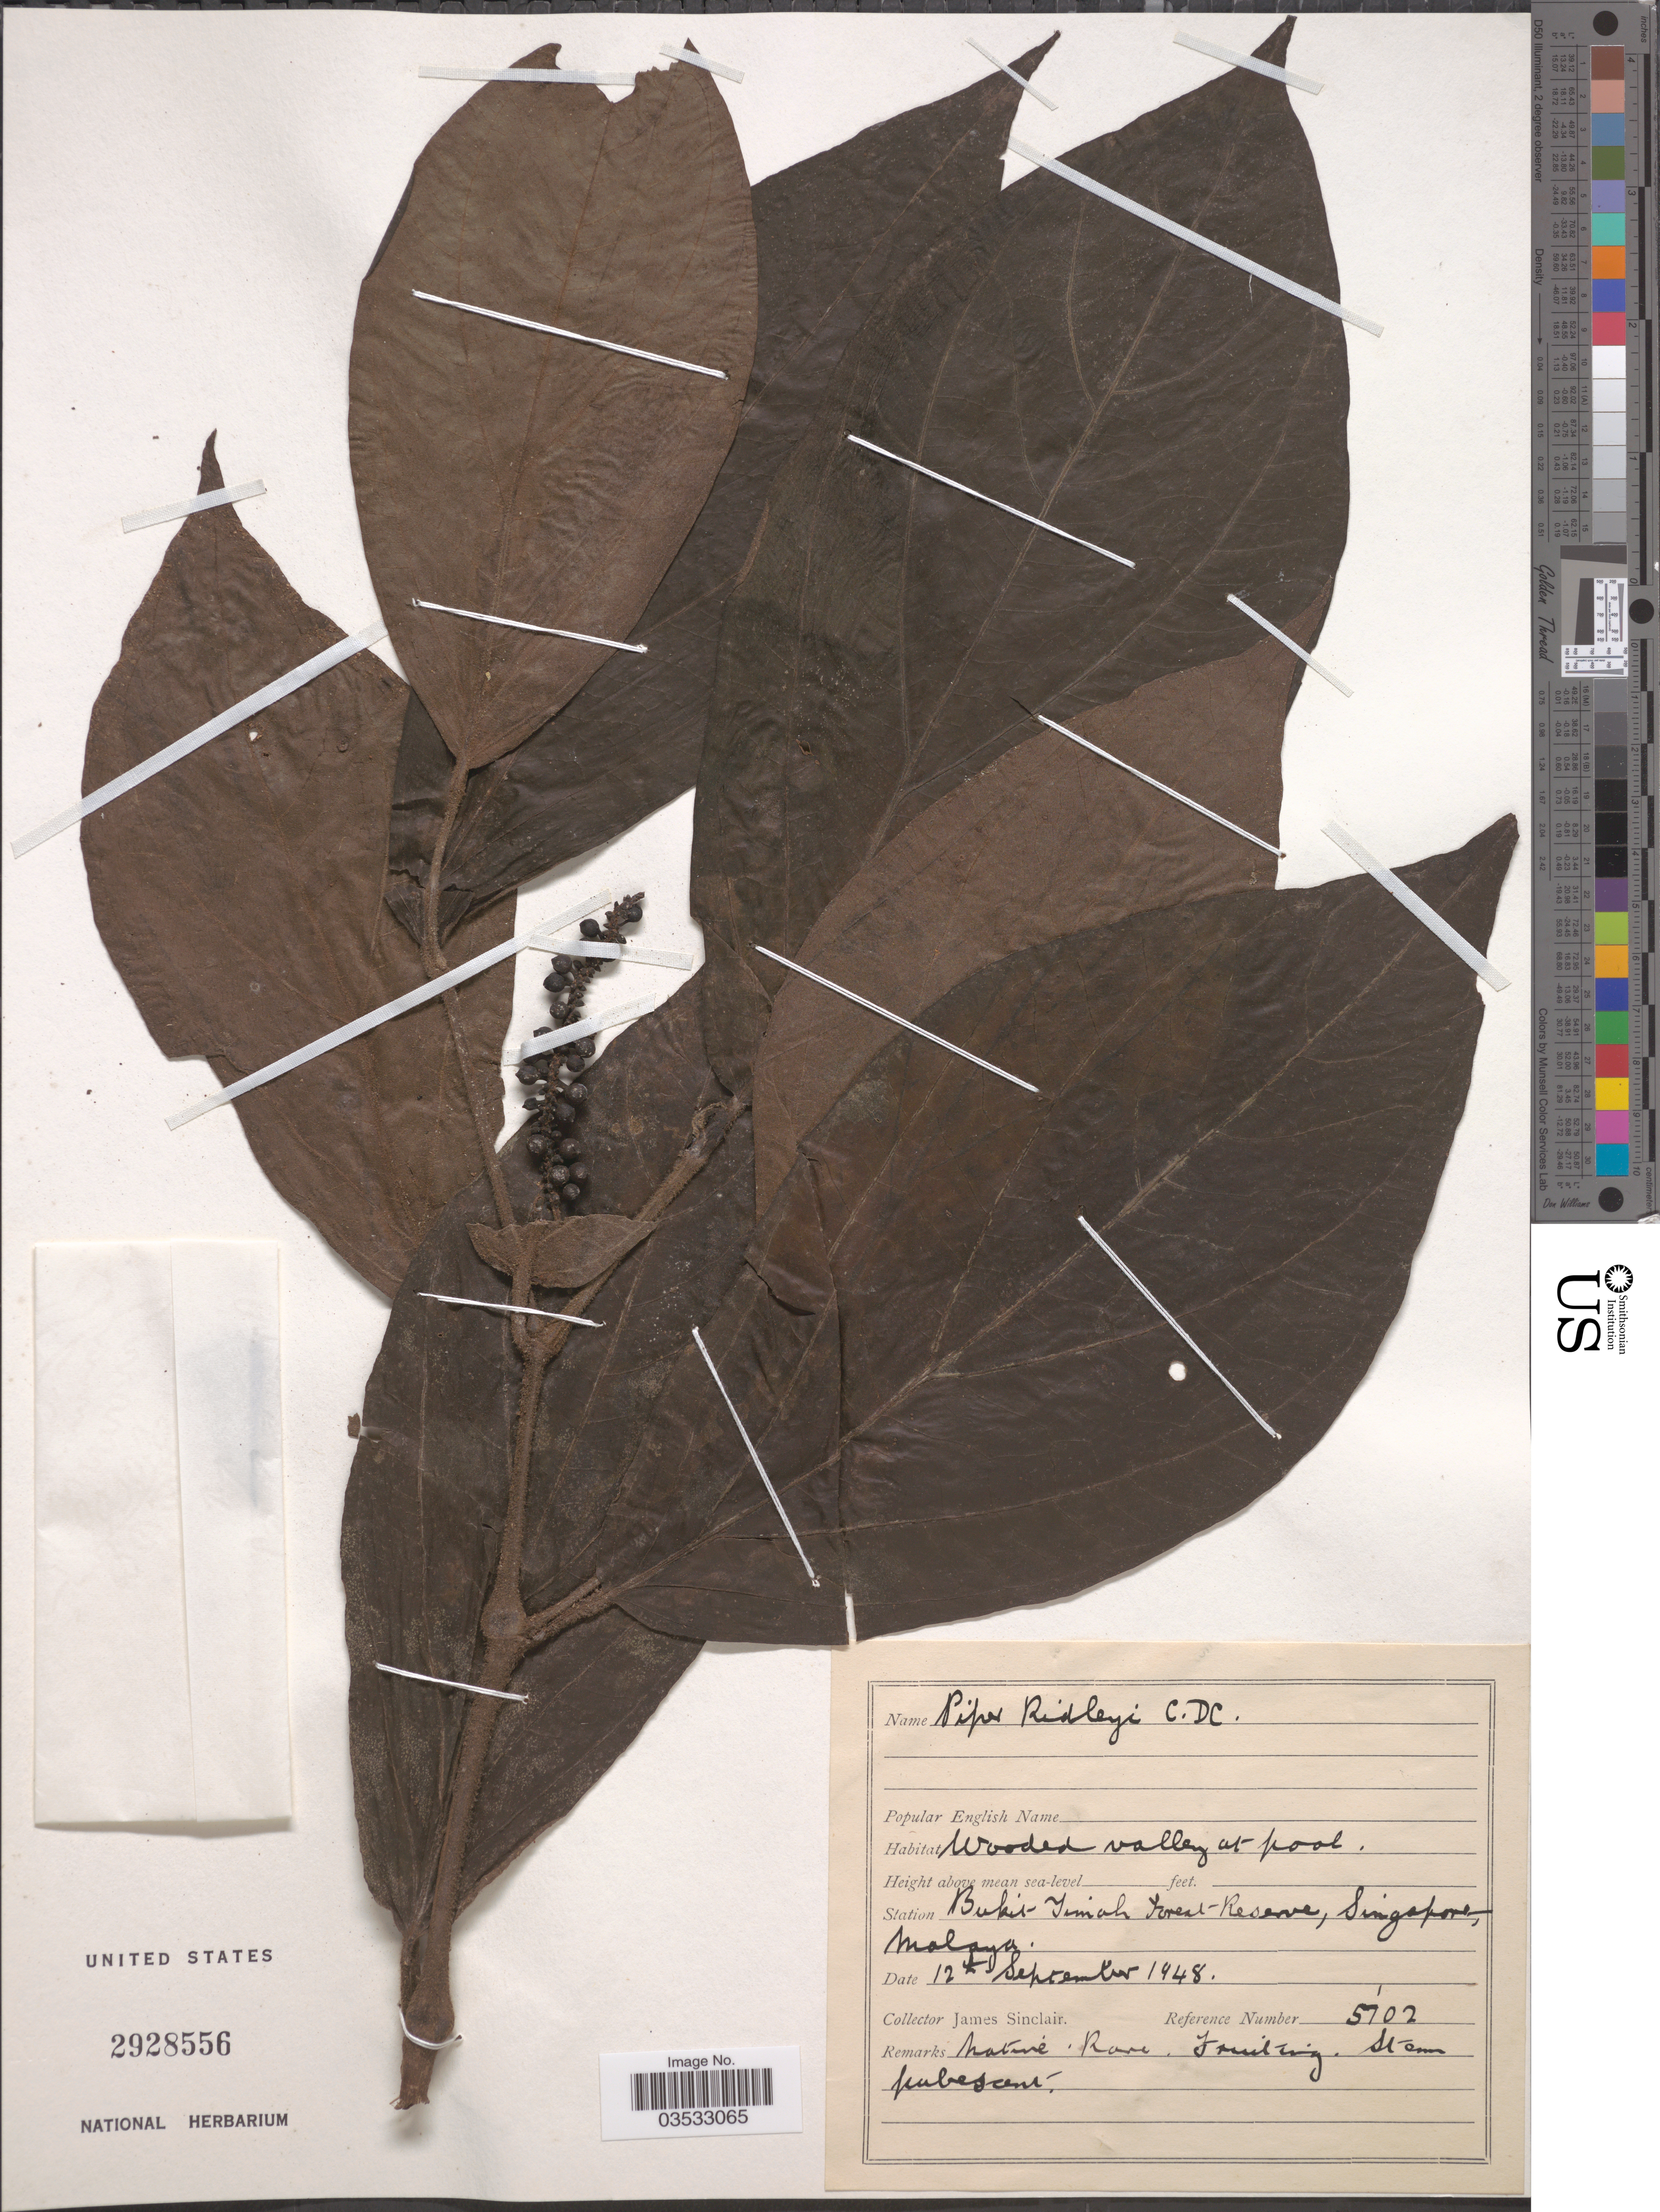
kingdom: Plantae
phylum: Tracheophyta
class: Magnoliopsida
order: Piperales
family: Piperaceae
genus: Piper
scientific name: Piper ridleyi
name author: C. DC.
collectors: J. Sinclair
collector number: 5702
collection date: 1948-09-12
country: Singapore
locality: Station Bukit Timah Forest Reserve, Singapore, Malaya.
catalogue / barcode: US 2928556